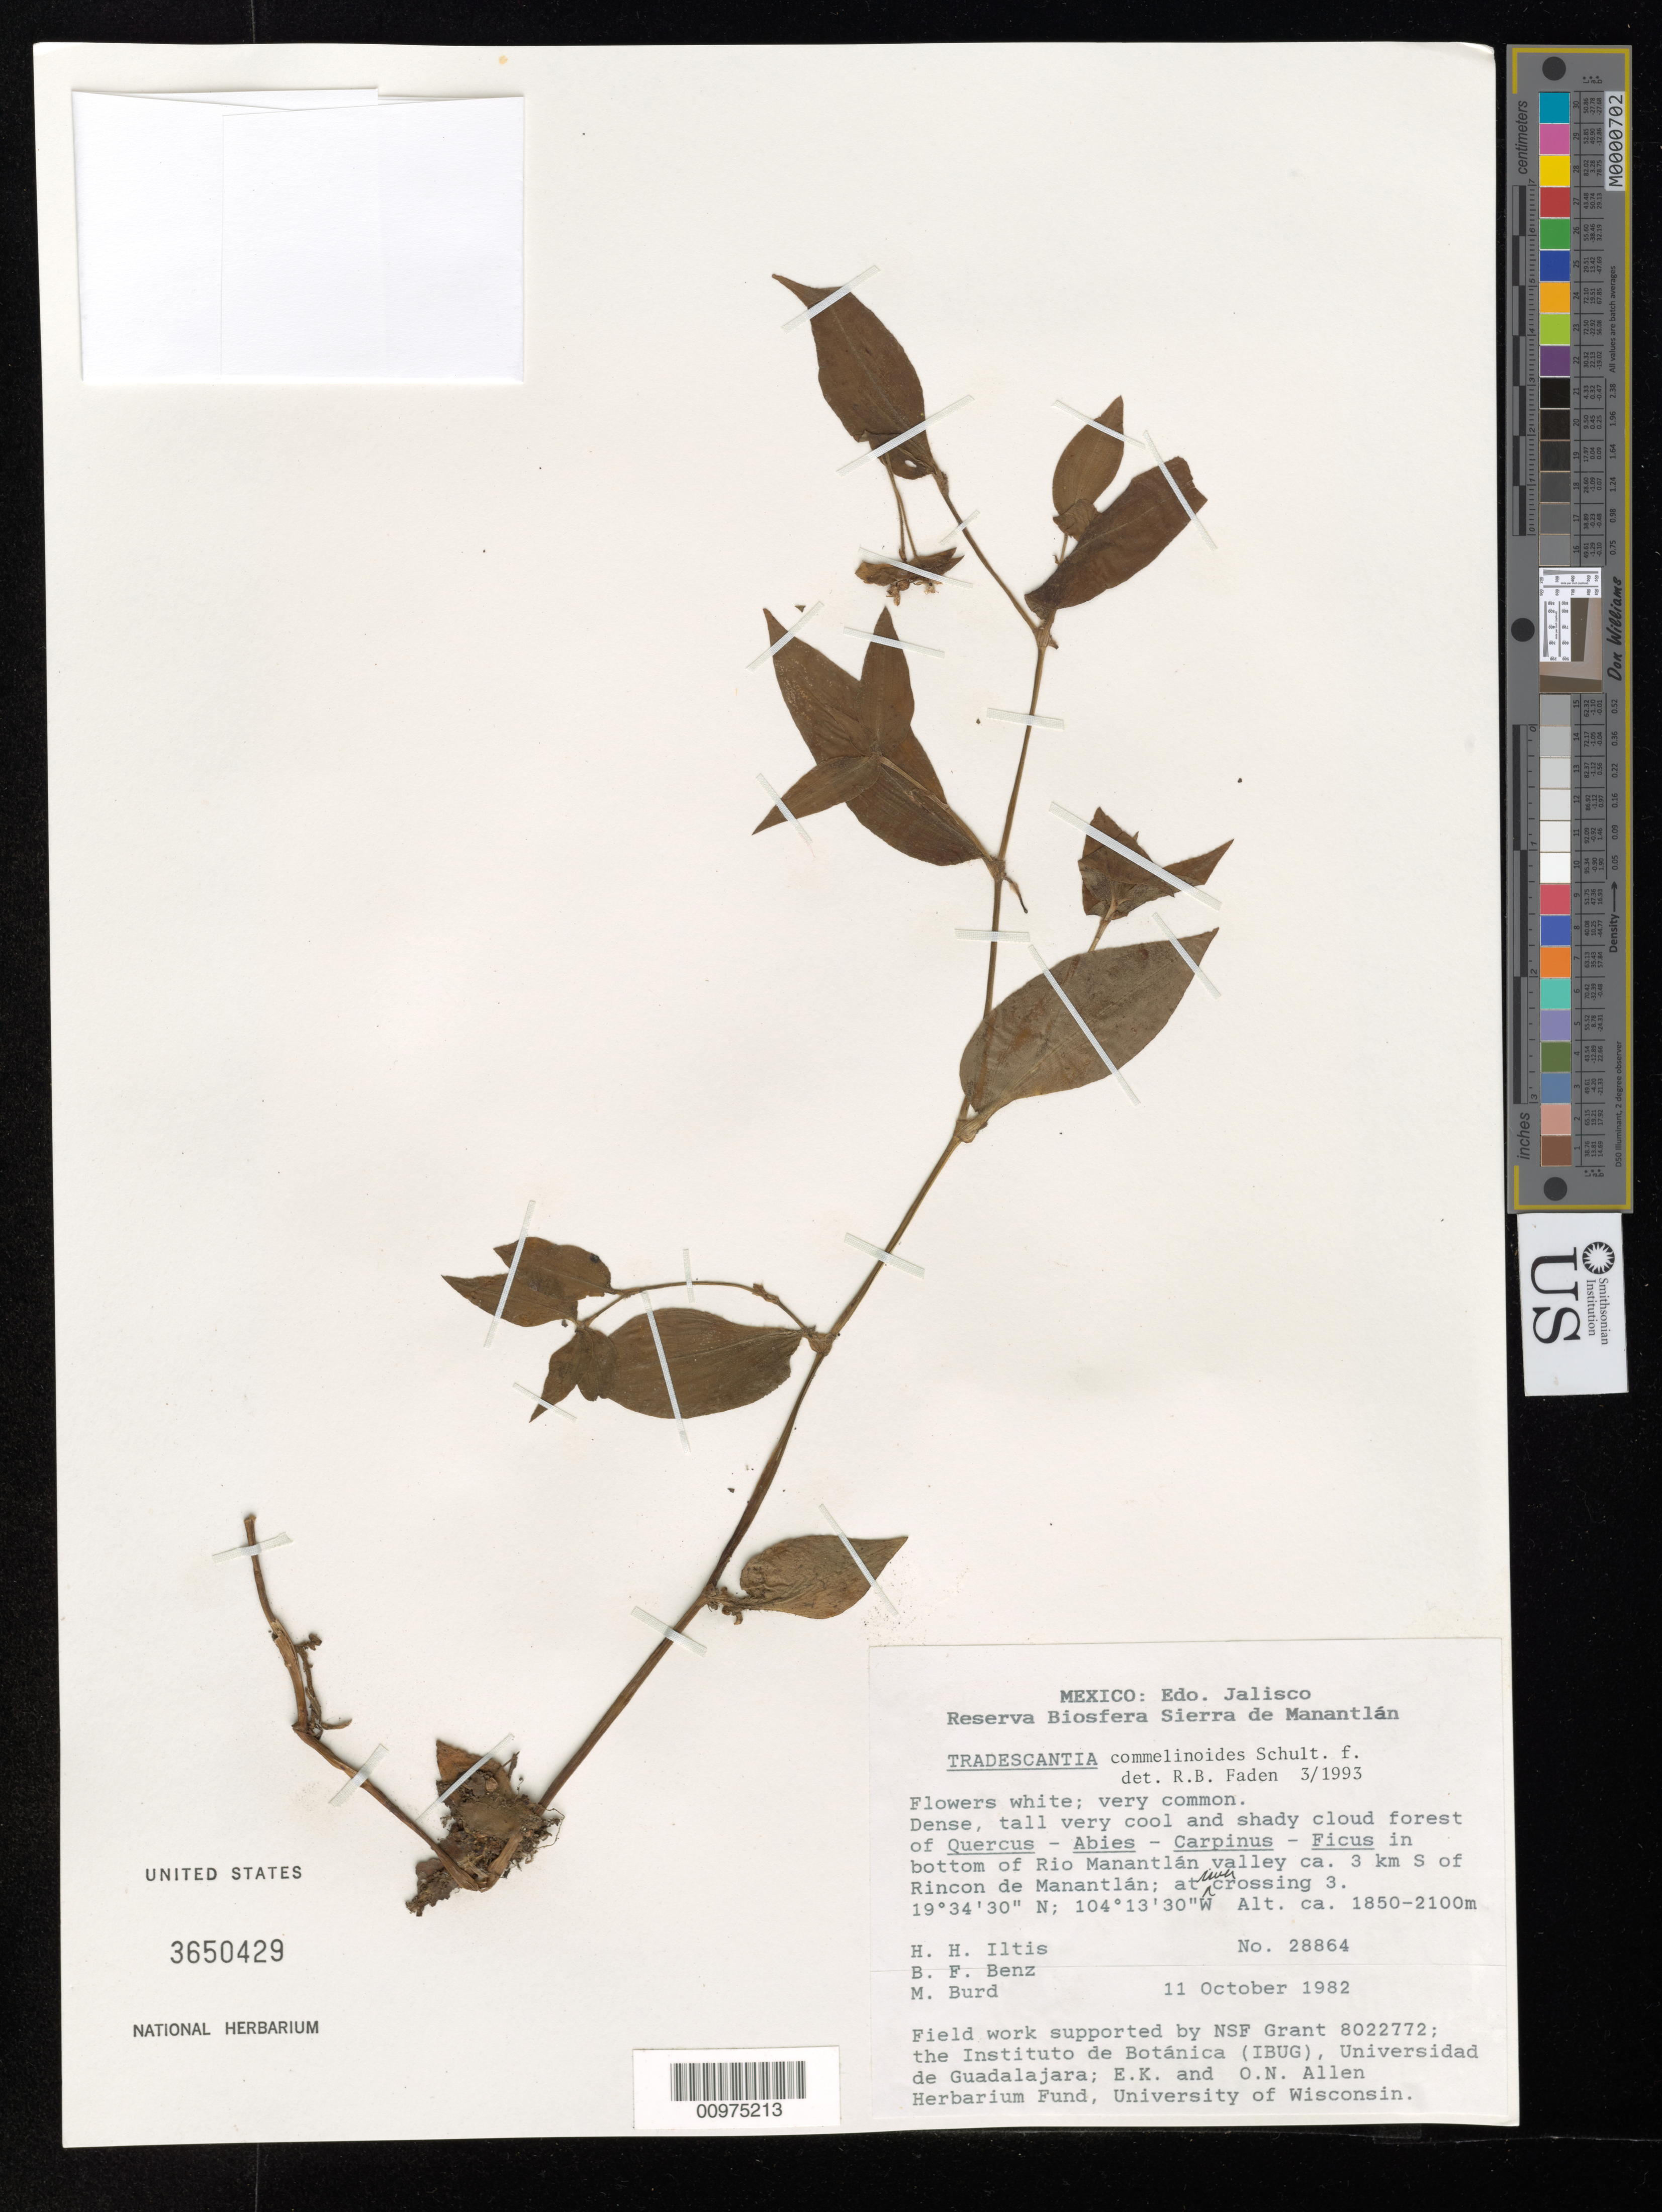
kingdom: Plantae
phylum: Tracheophyta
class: Liliopsida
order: Commelinales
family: Commelinaceae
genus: Tradescantia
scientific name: Tradescantia commelinoides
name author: Schult. & Schult. f.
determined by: Faden, Robert B., (US), Smithsonian Institution - National Museum of Natural History (UNITED STATES)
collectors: H. H. Iltis et al.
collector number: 28864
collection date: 1982-10-11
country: Mexico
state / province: Jalisco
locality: Reserva Biosfera Sierra de Manantlán.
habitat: Dense, tall very cool and shady cloud forest of Quercus - Abies - Carpinus - Ficus in bottom of Rio Manantlán valley ca. 3 km S of Rincon de Manantlán; at crossing 3.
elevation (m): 1850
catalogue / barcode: US 3650429